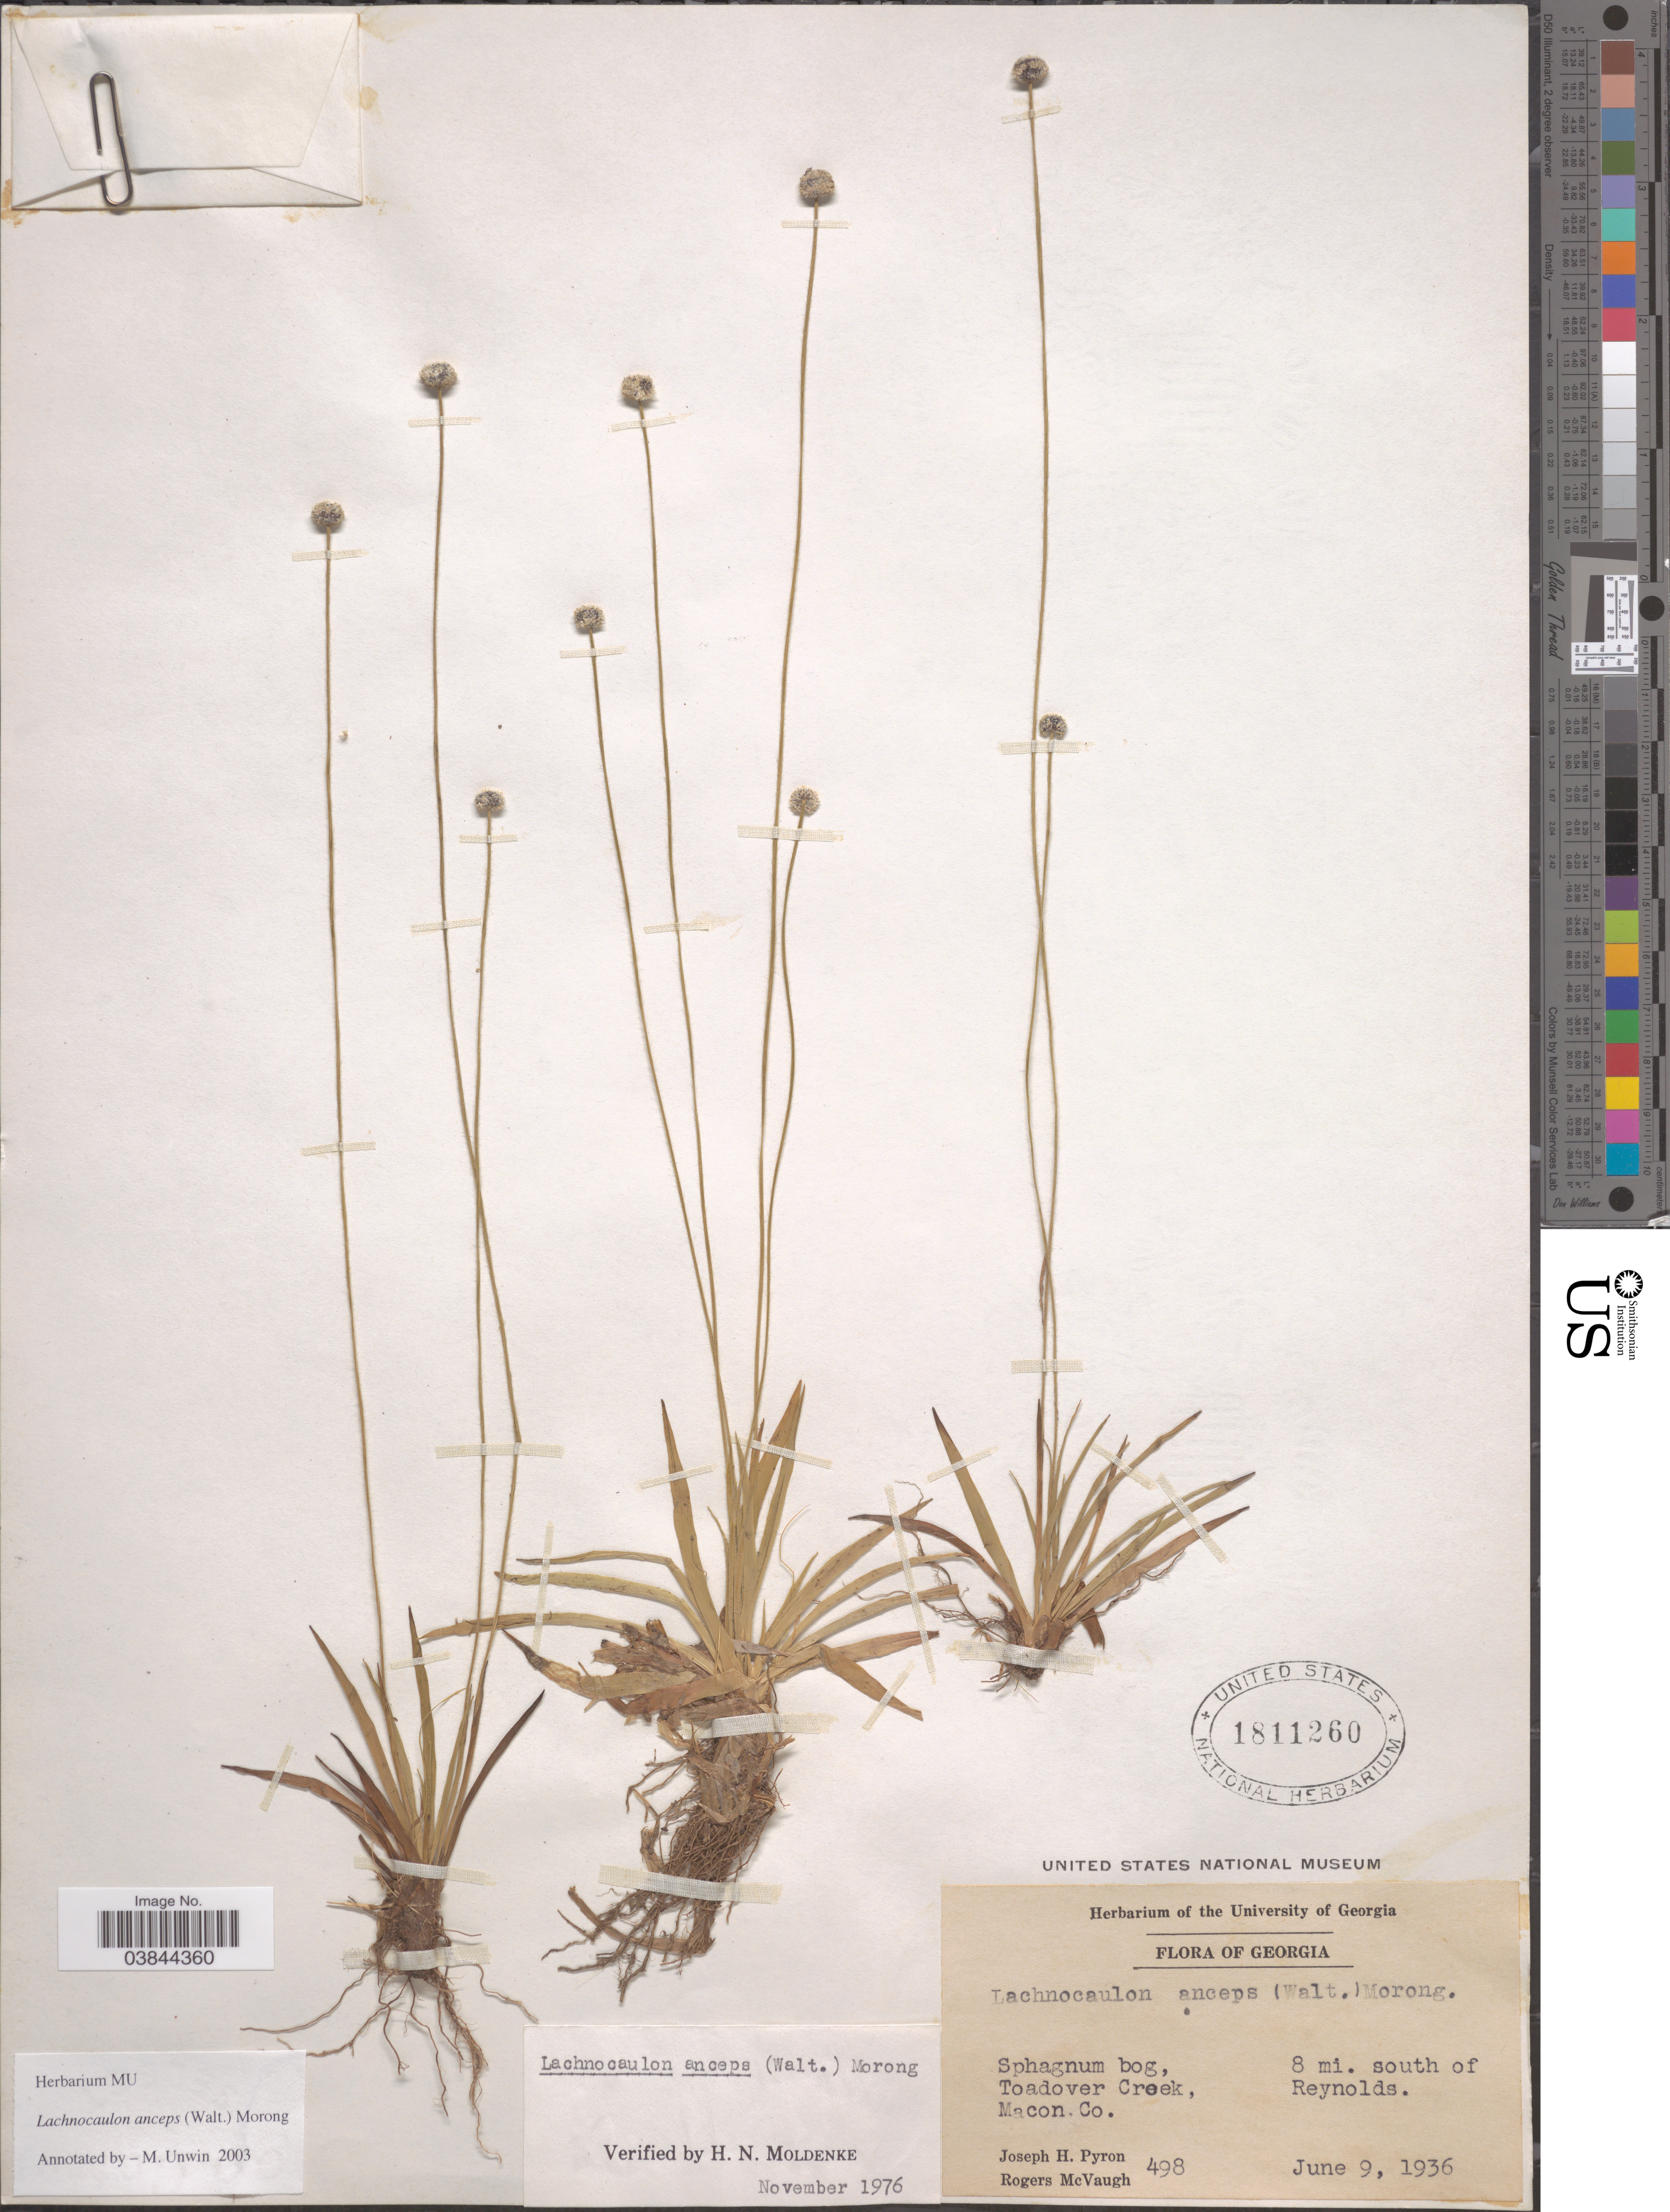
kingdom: Plantae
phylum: Tracheophyta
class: Liliopsida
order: Poales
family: Eriocaulaceae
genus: Lachnocaulon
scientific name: Lachnocaulon michauxii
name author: Kunth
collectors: J. H. Pyron & R. McVaugh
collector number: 498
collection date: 1936-06-09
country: United States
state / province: Georgia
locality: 8 mi. south of Reynolds. Toadover Creek, Macon Co.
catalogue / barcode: US 1811260